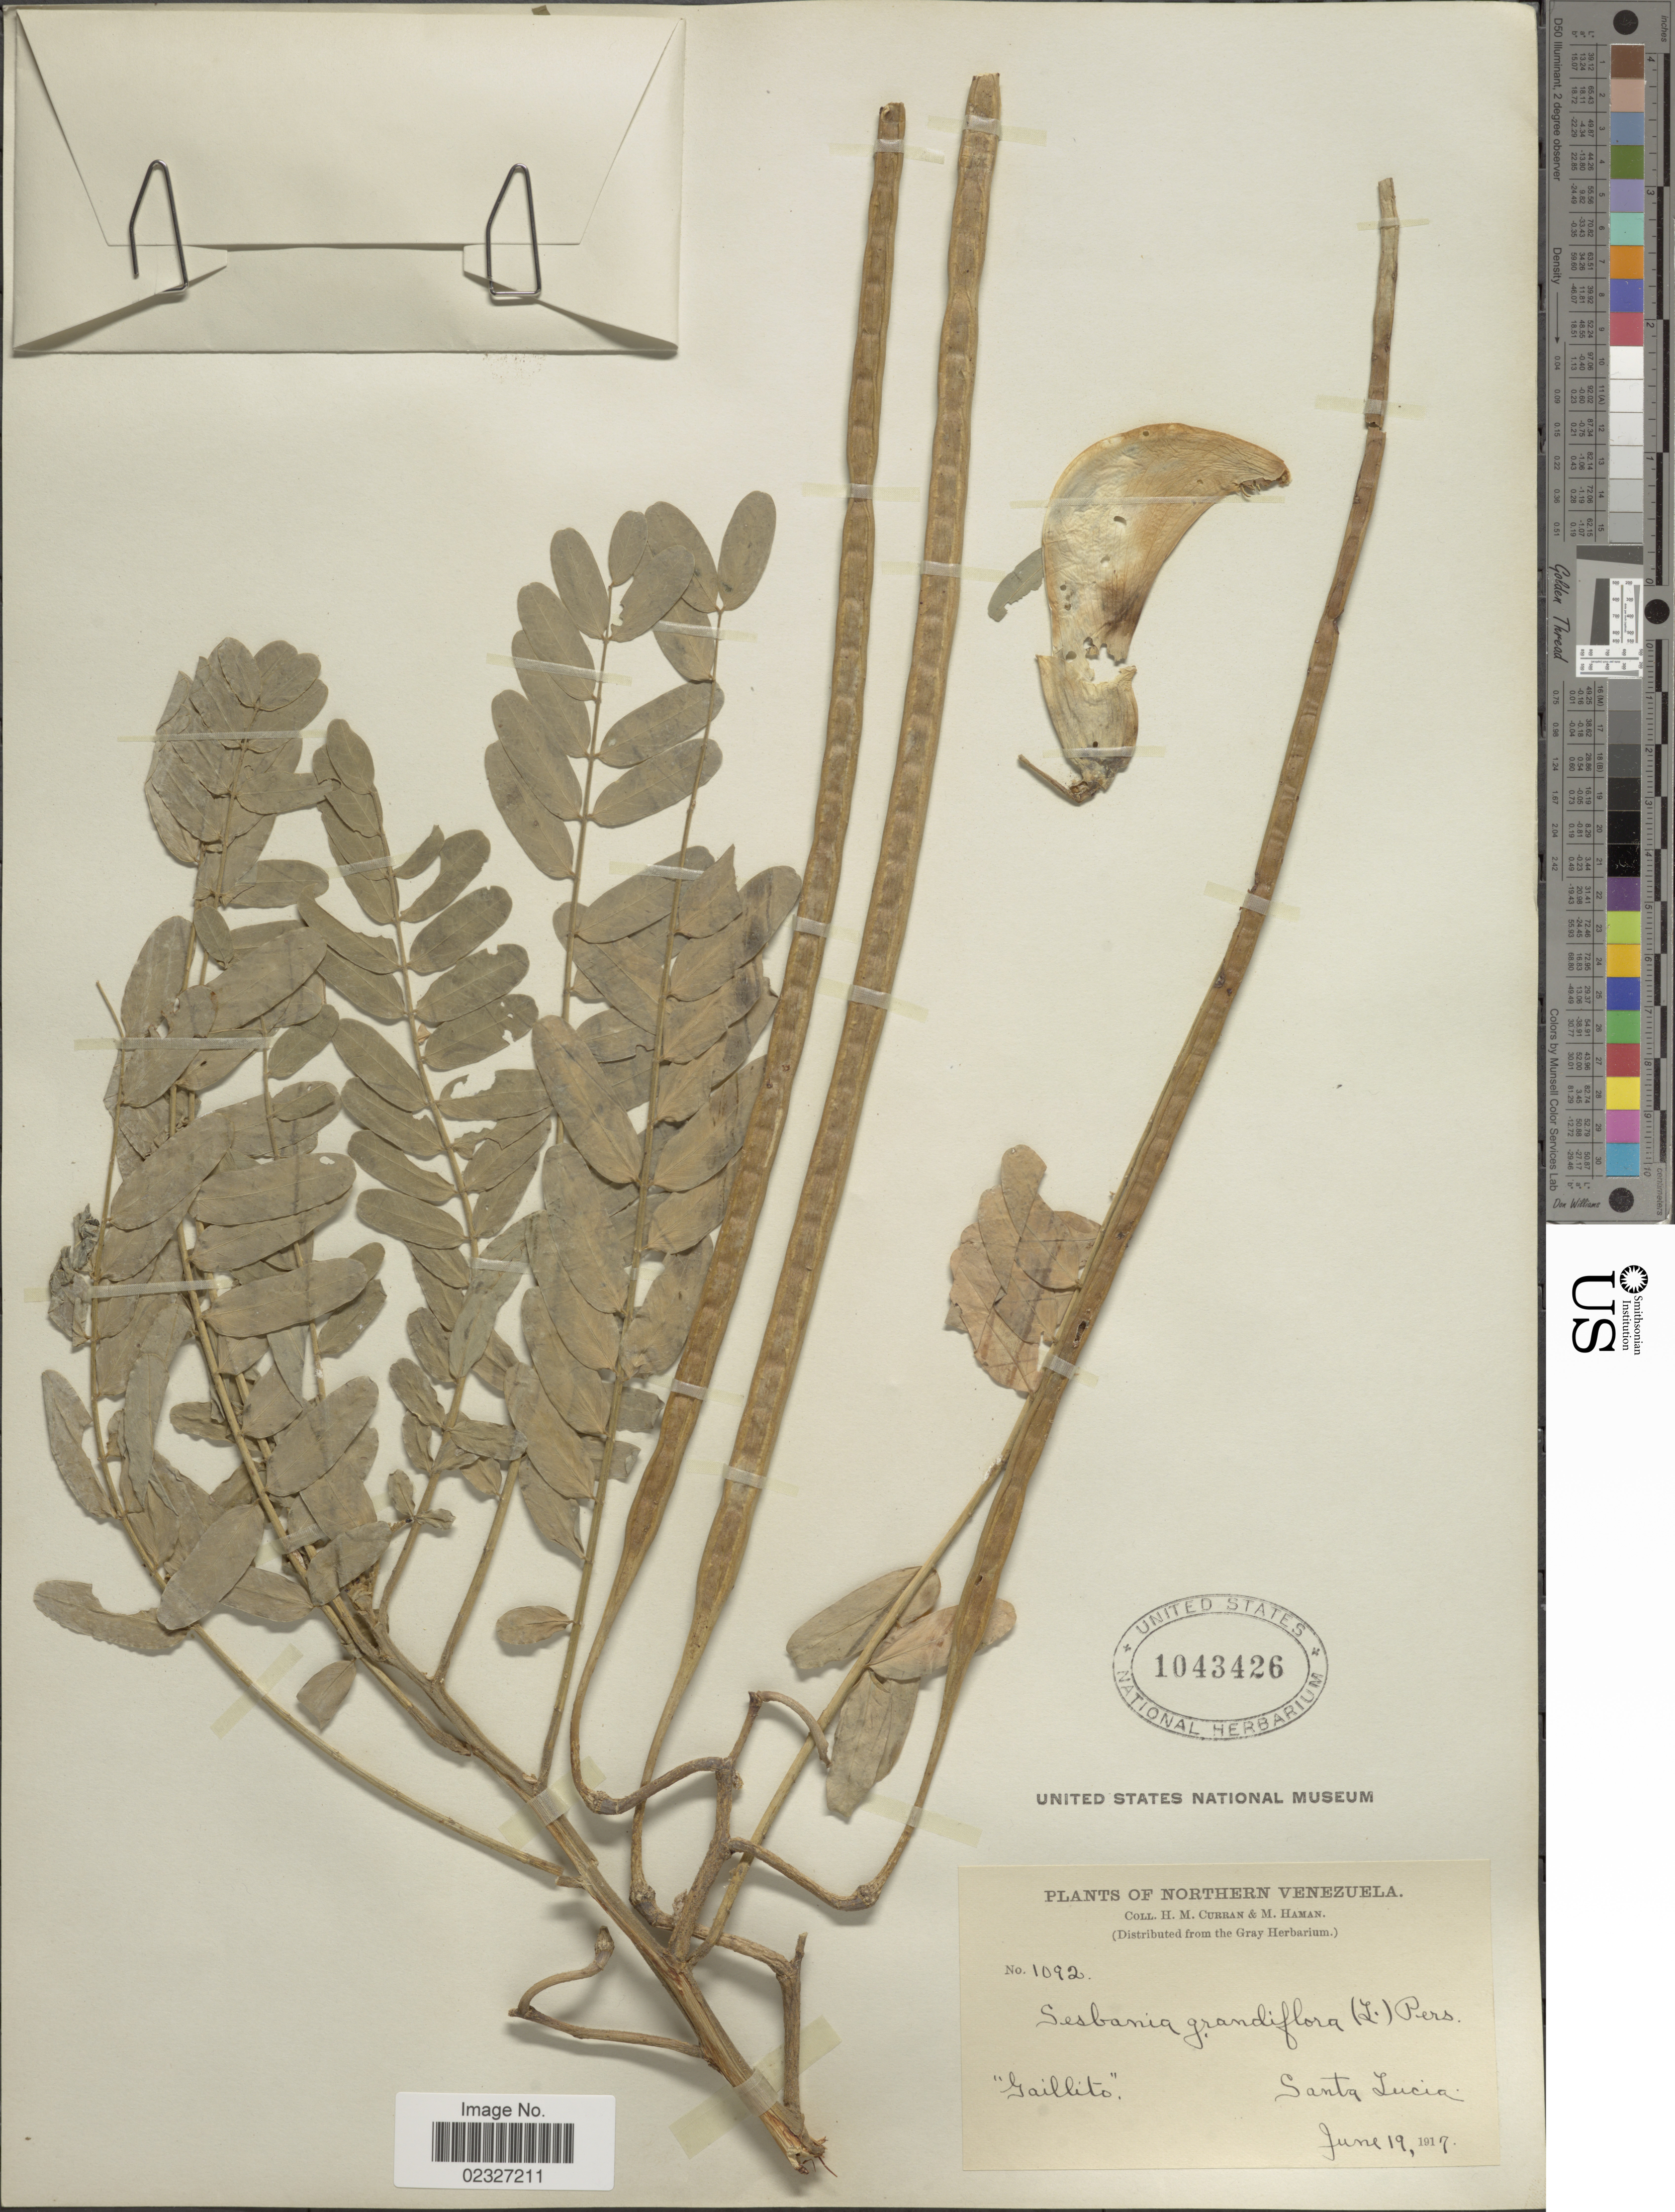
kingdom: Plantae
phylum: Tracheophyta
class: Magnoliopsida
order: Fabales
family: Fabaceae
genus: Sesbania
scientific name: Sesbania grandiflora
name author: (L.) Poir.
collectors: H. M. Curran & M. Haman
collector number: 1092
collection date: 1917-06-19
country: Venezuela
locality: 'Gallito' Santa Lucia, Northern Venezuela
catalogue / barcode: US 1043426